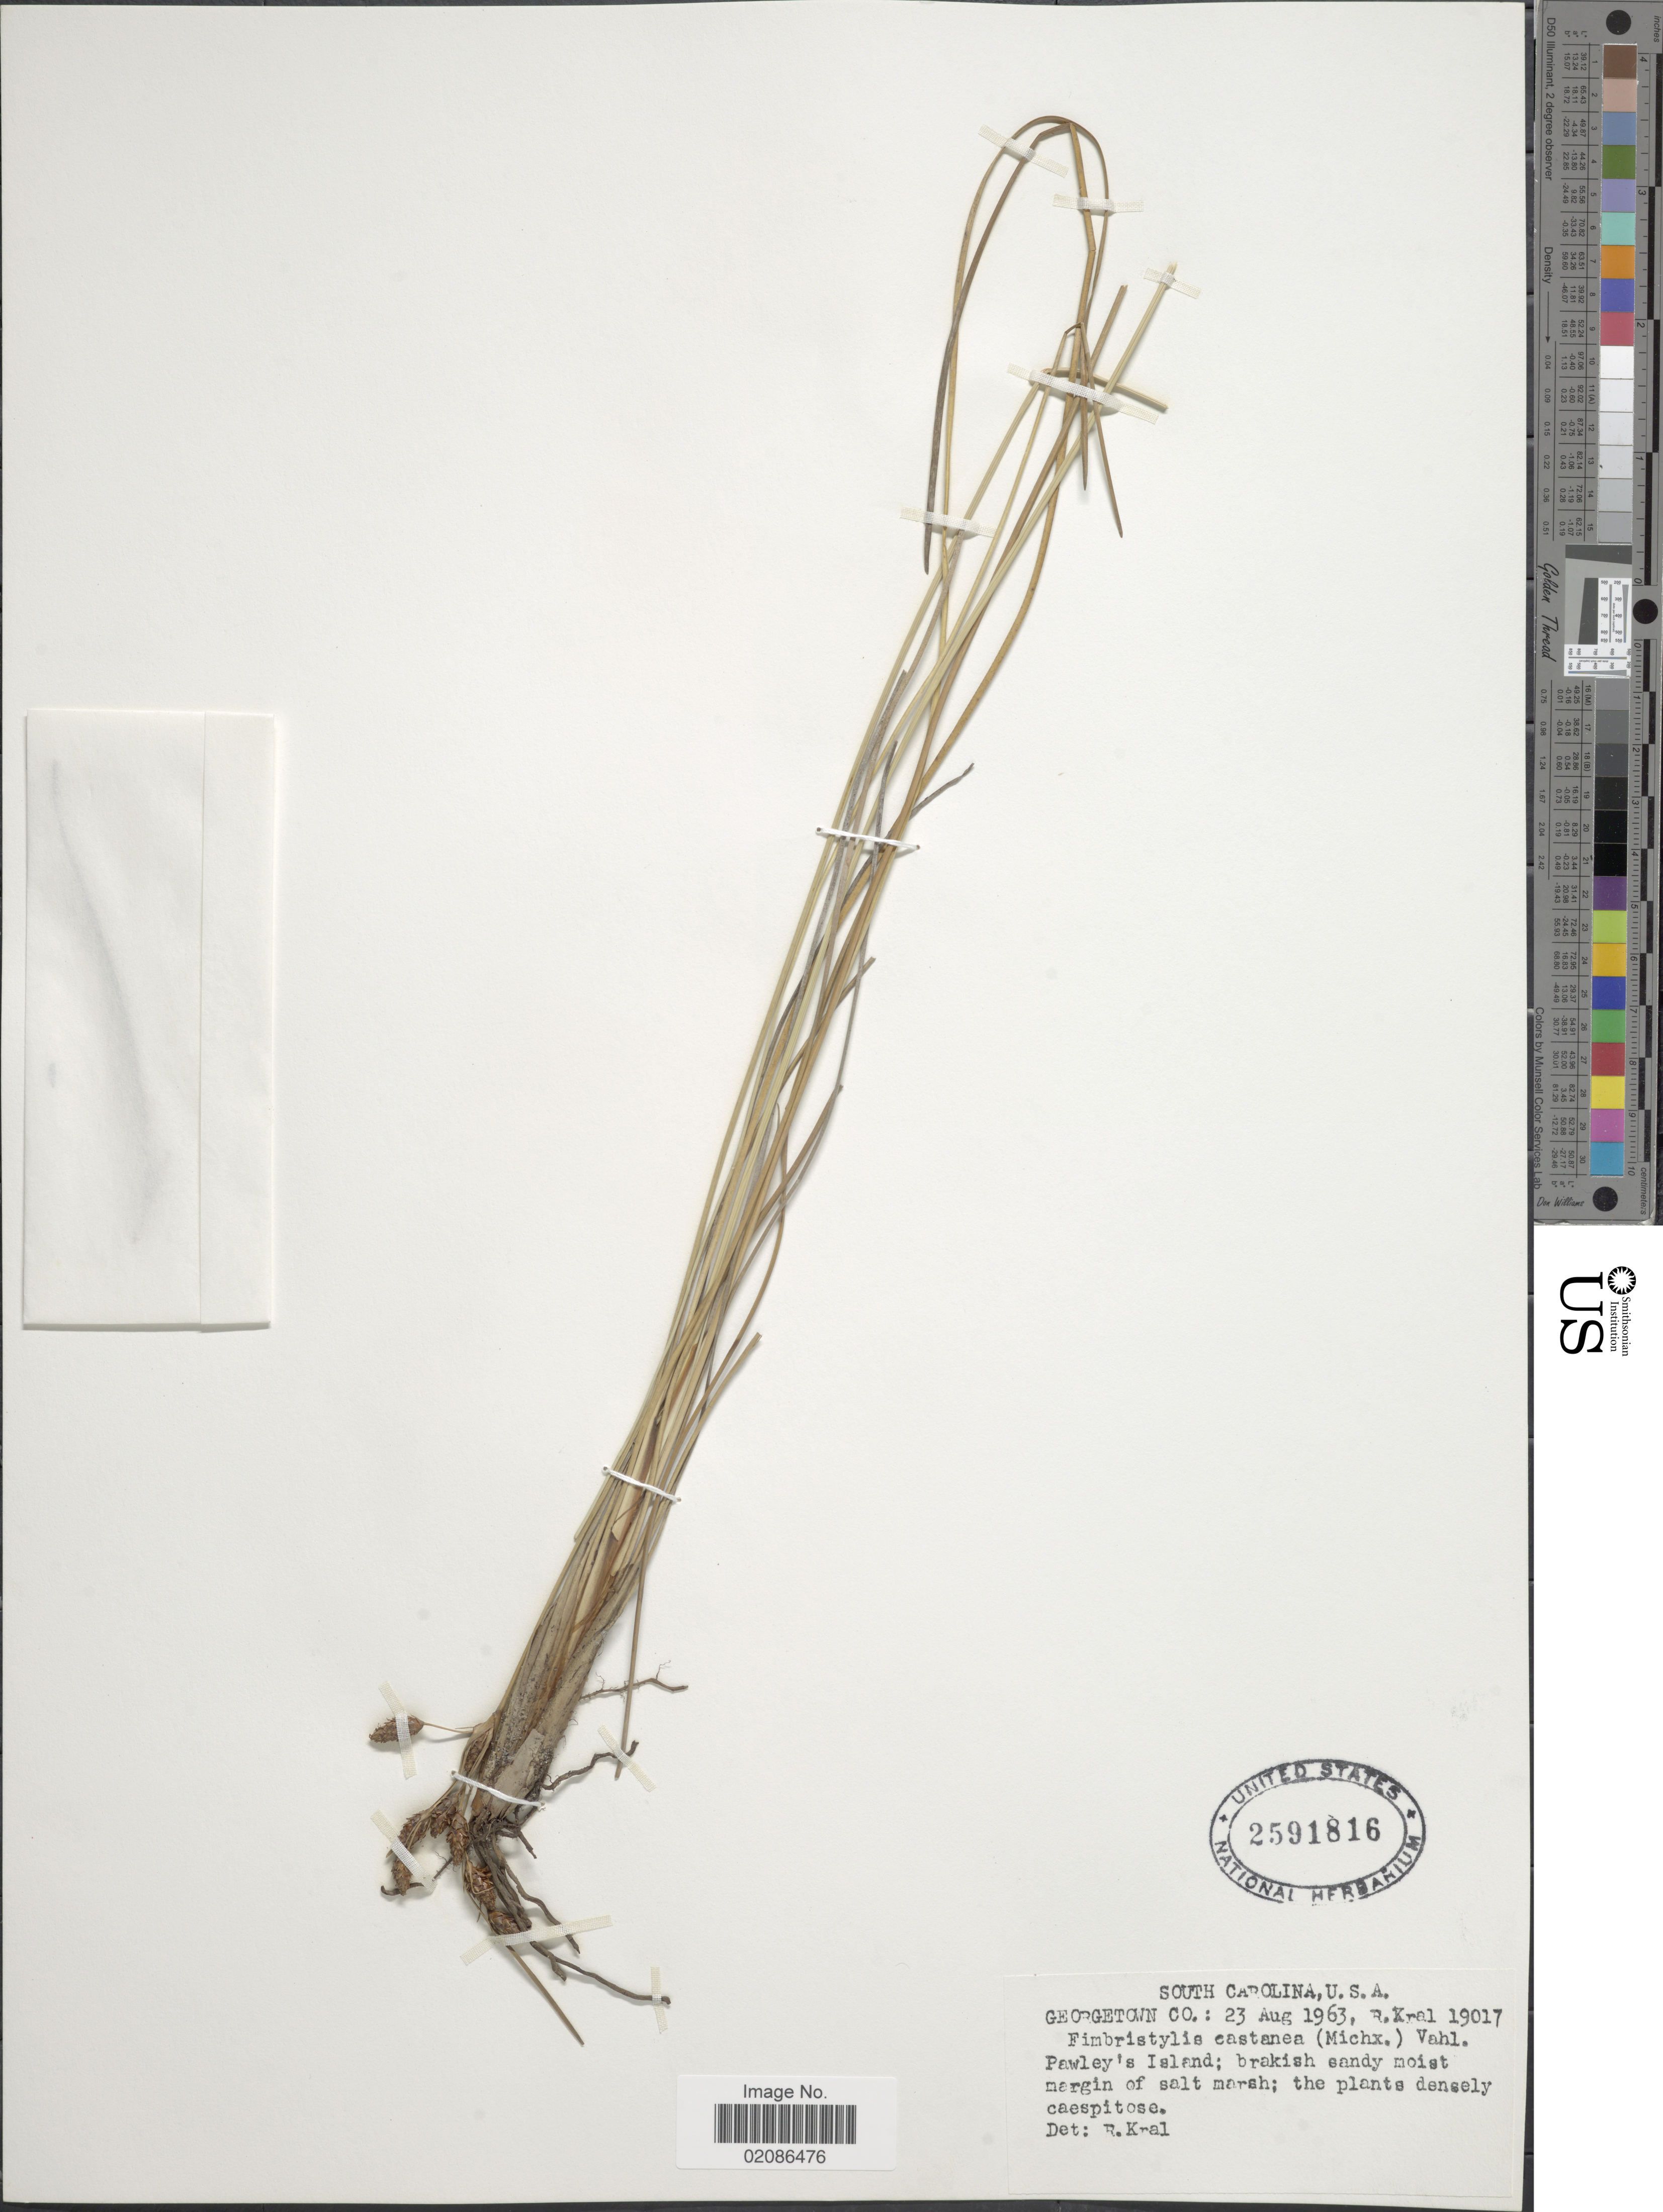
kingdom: Plantae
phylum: Tracheophyta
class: Liliopsida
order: Poales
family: Cyperaceae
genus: Fimbristylis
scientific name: Fimbristylis castanea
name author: (Michx.) Vahl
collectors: R. Kral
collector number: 19017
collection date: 1963-08-23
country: United States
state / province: South Carolina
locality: Georgetown Co., pawley's Island; brakish sandy moist margin of salt marsh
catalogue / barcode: US 2591816